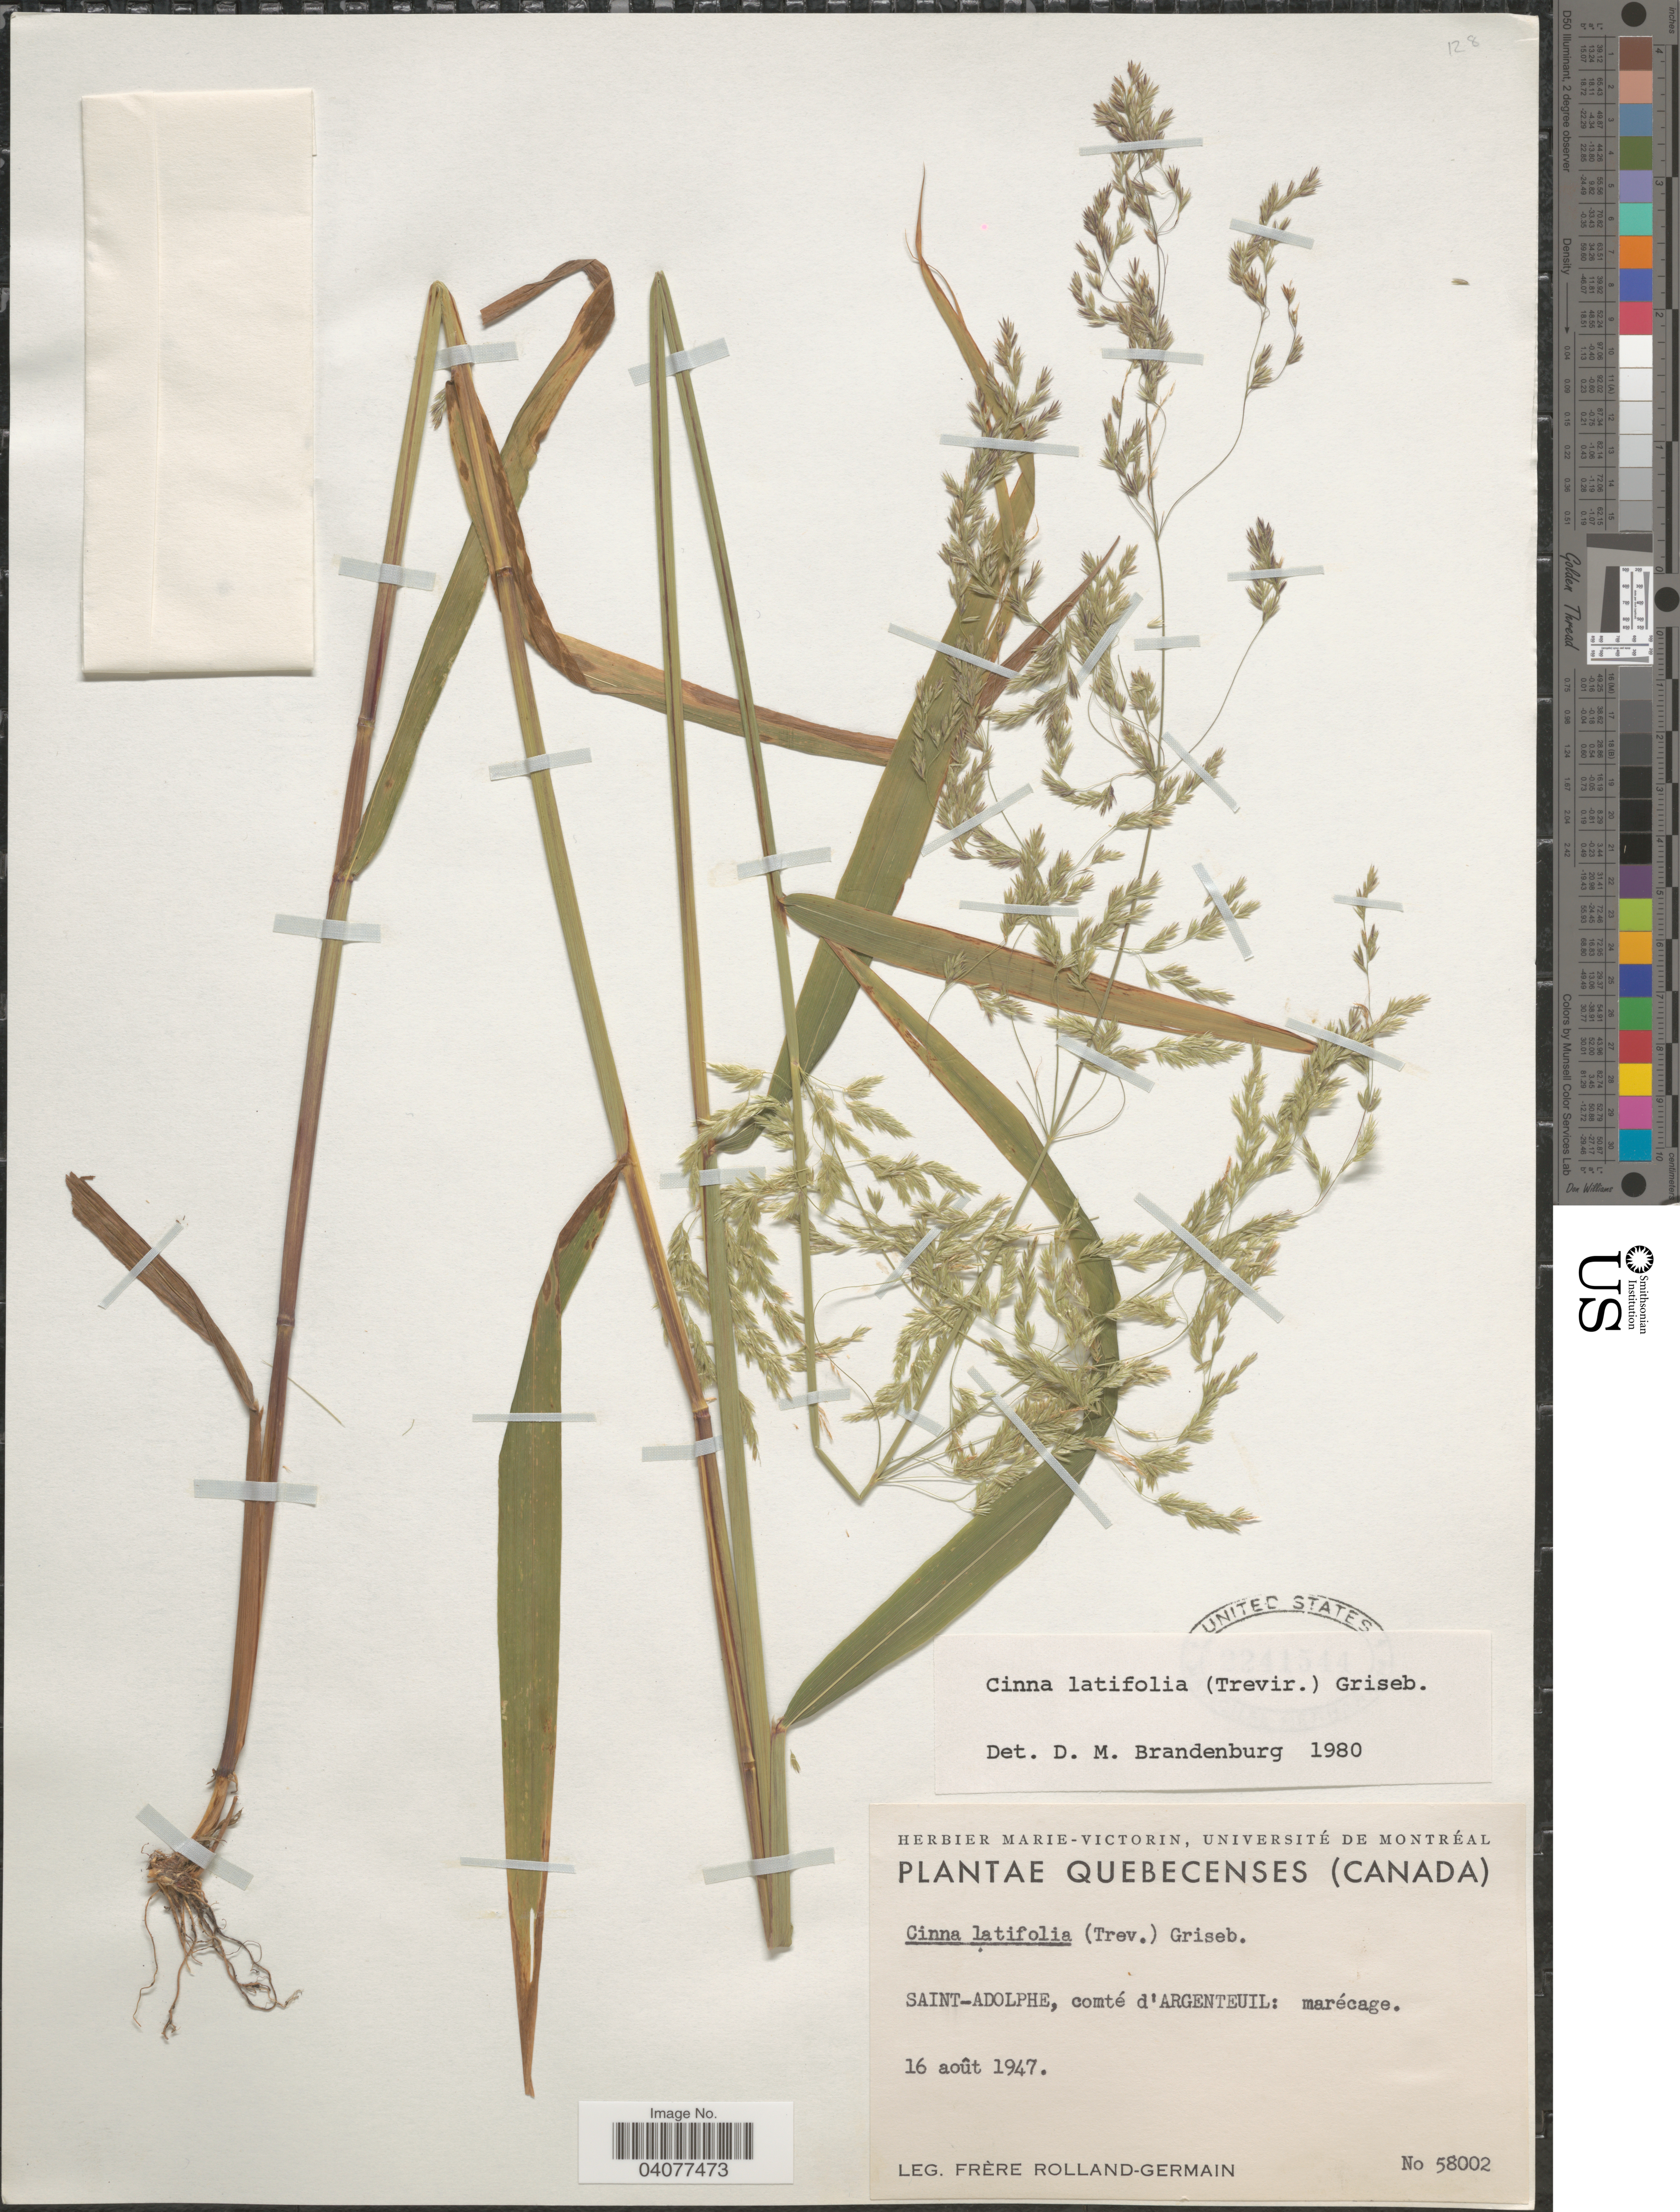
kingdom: Plantae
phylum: Tracheophyta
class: Liliopsida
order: Poales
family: Poaceae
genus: Cinna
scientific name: Cinna latifolia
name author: (Trevir. ex Goeppert) Griseb.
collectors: Rolland-Germain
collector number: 58002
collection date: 1947-08-16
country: Canada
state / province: Quebec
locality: Saint-Adolphe, comté d'Argenteuil: marécage.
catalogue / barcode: US 2241544